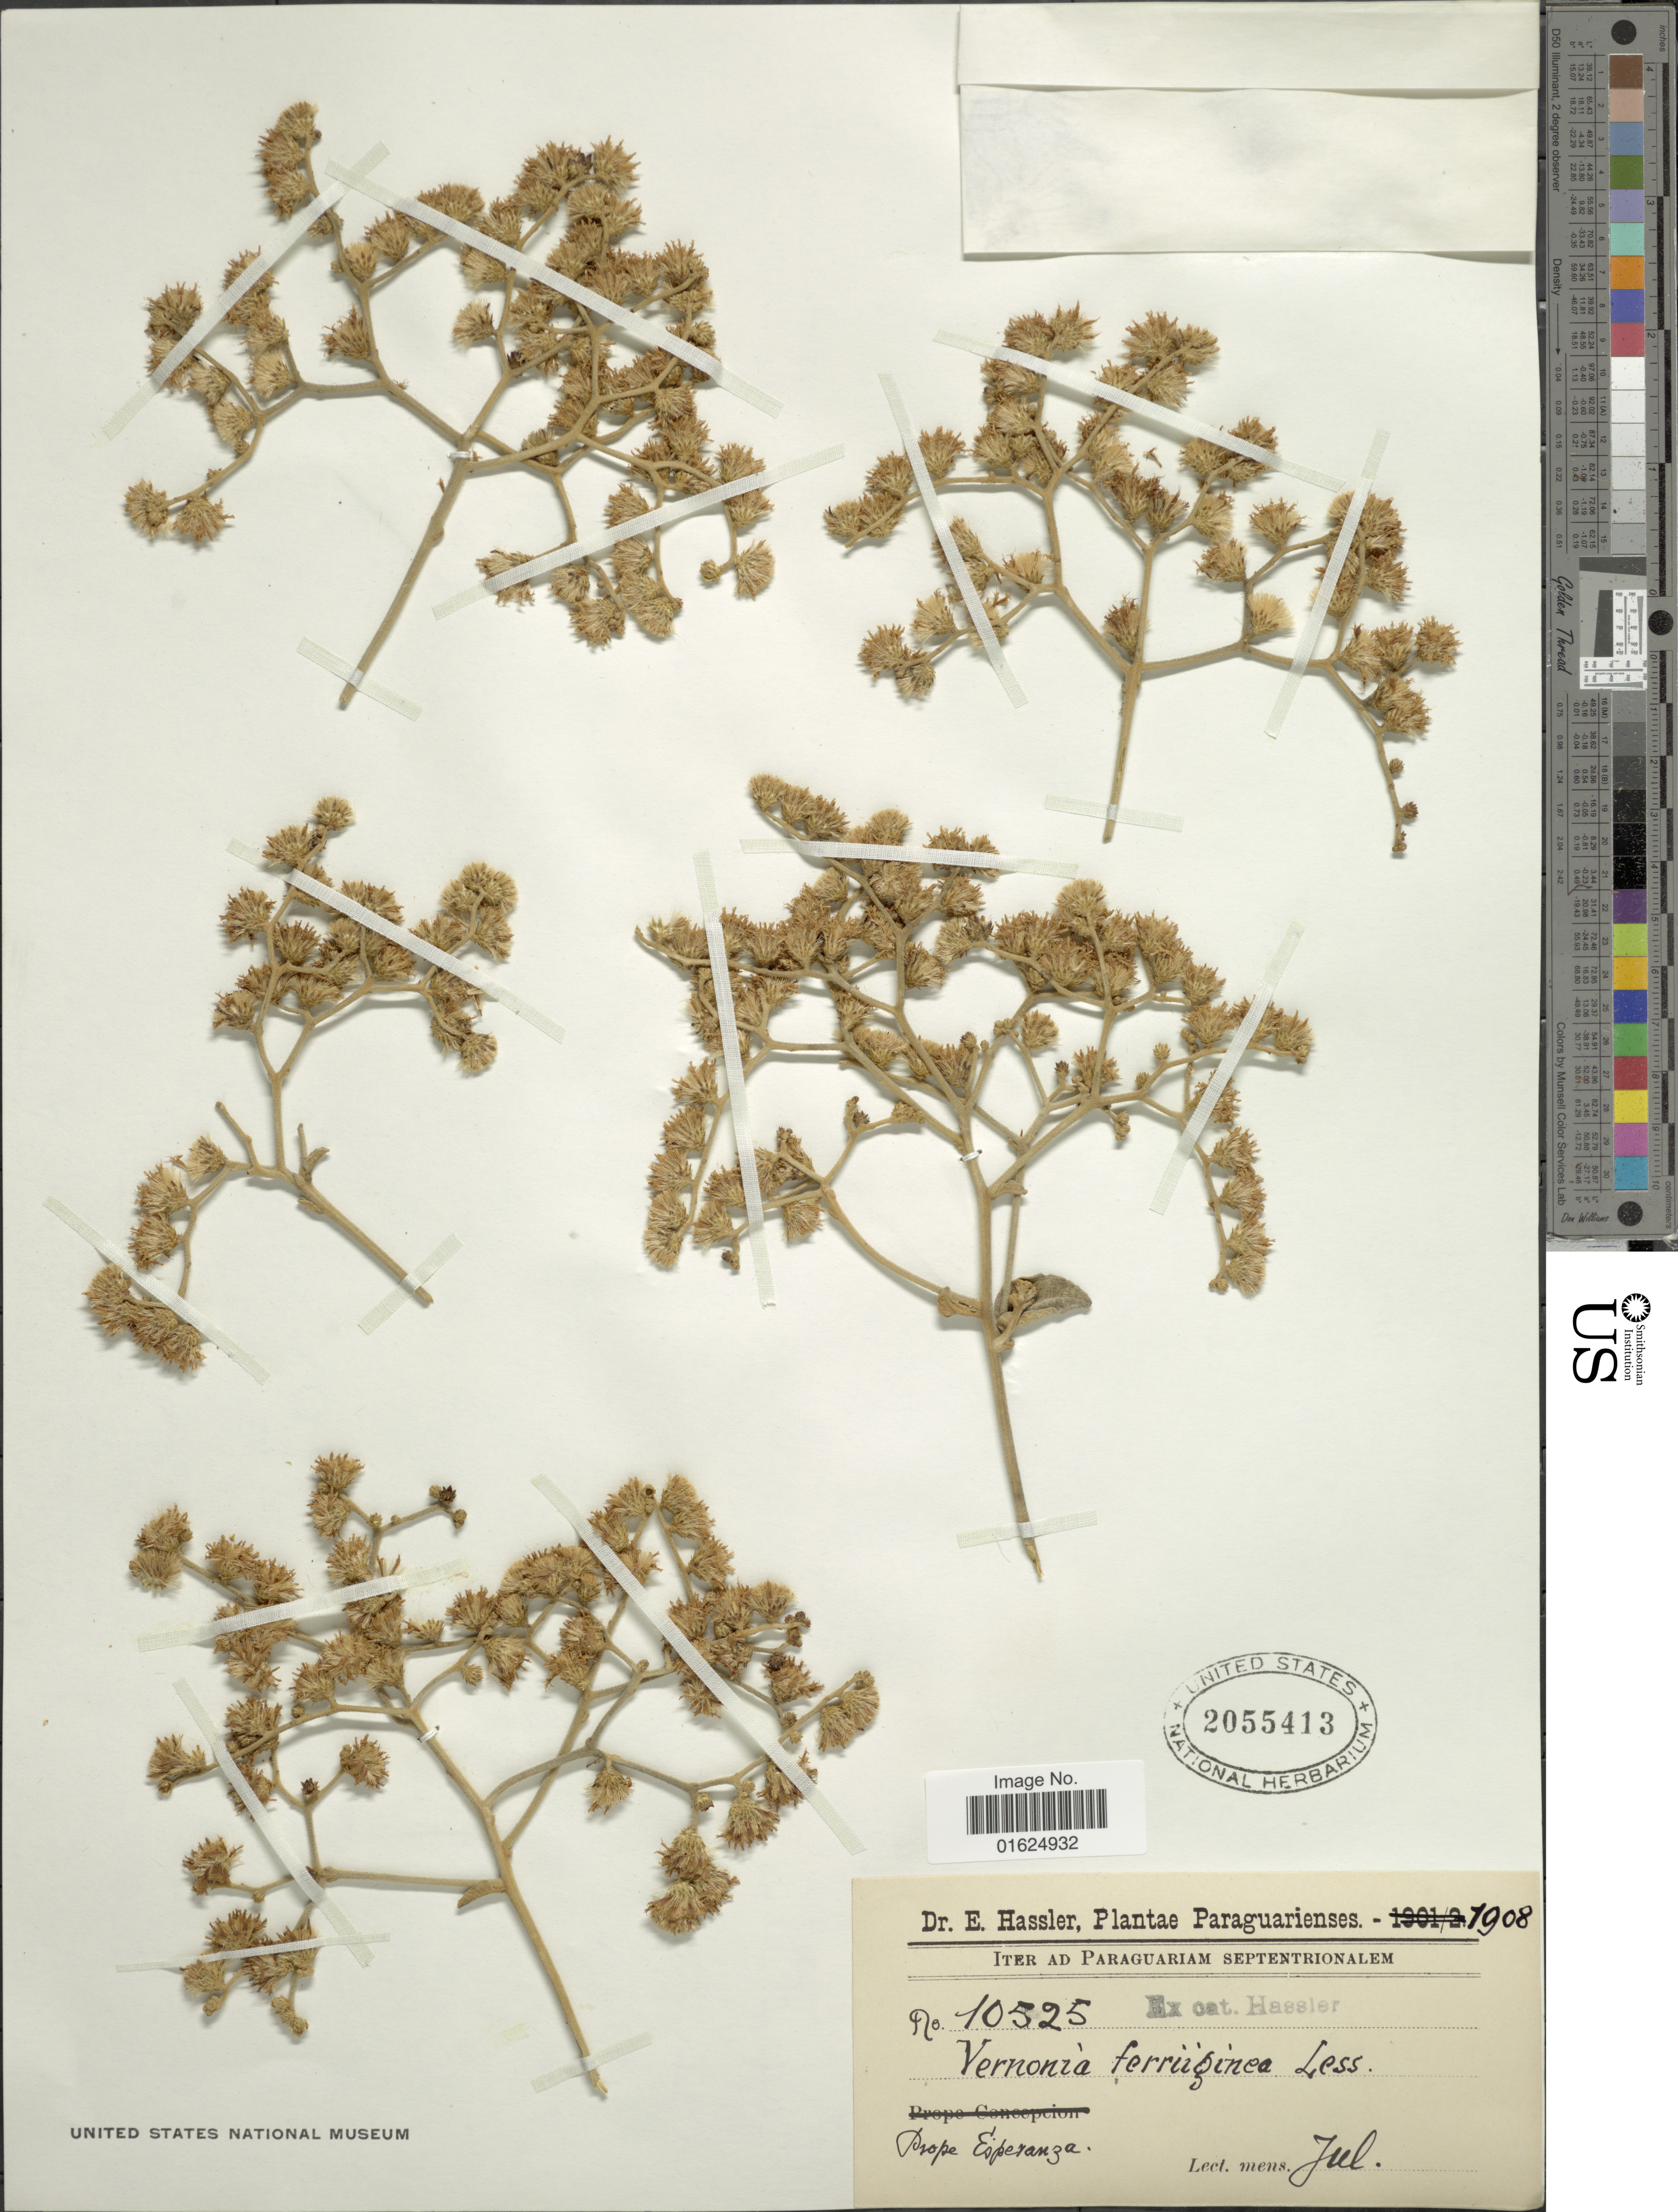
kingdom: Plantae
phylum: Tracheophyta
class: Magnoliopsida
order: Asterales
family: Asteraceae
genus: Vernonanthura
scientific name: Vernonanthura ferruginea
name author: (Less.) H. Rob.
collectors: E. Hassler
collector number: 10525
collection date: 1908-07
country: Paraguay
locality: Prope Esperanza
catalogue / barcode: US 2055413